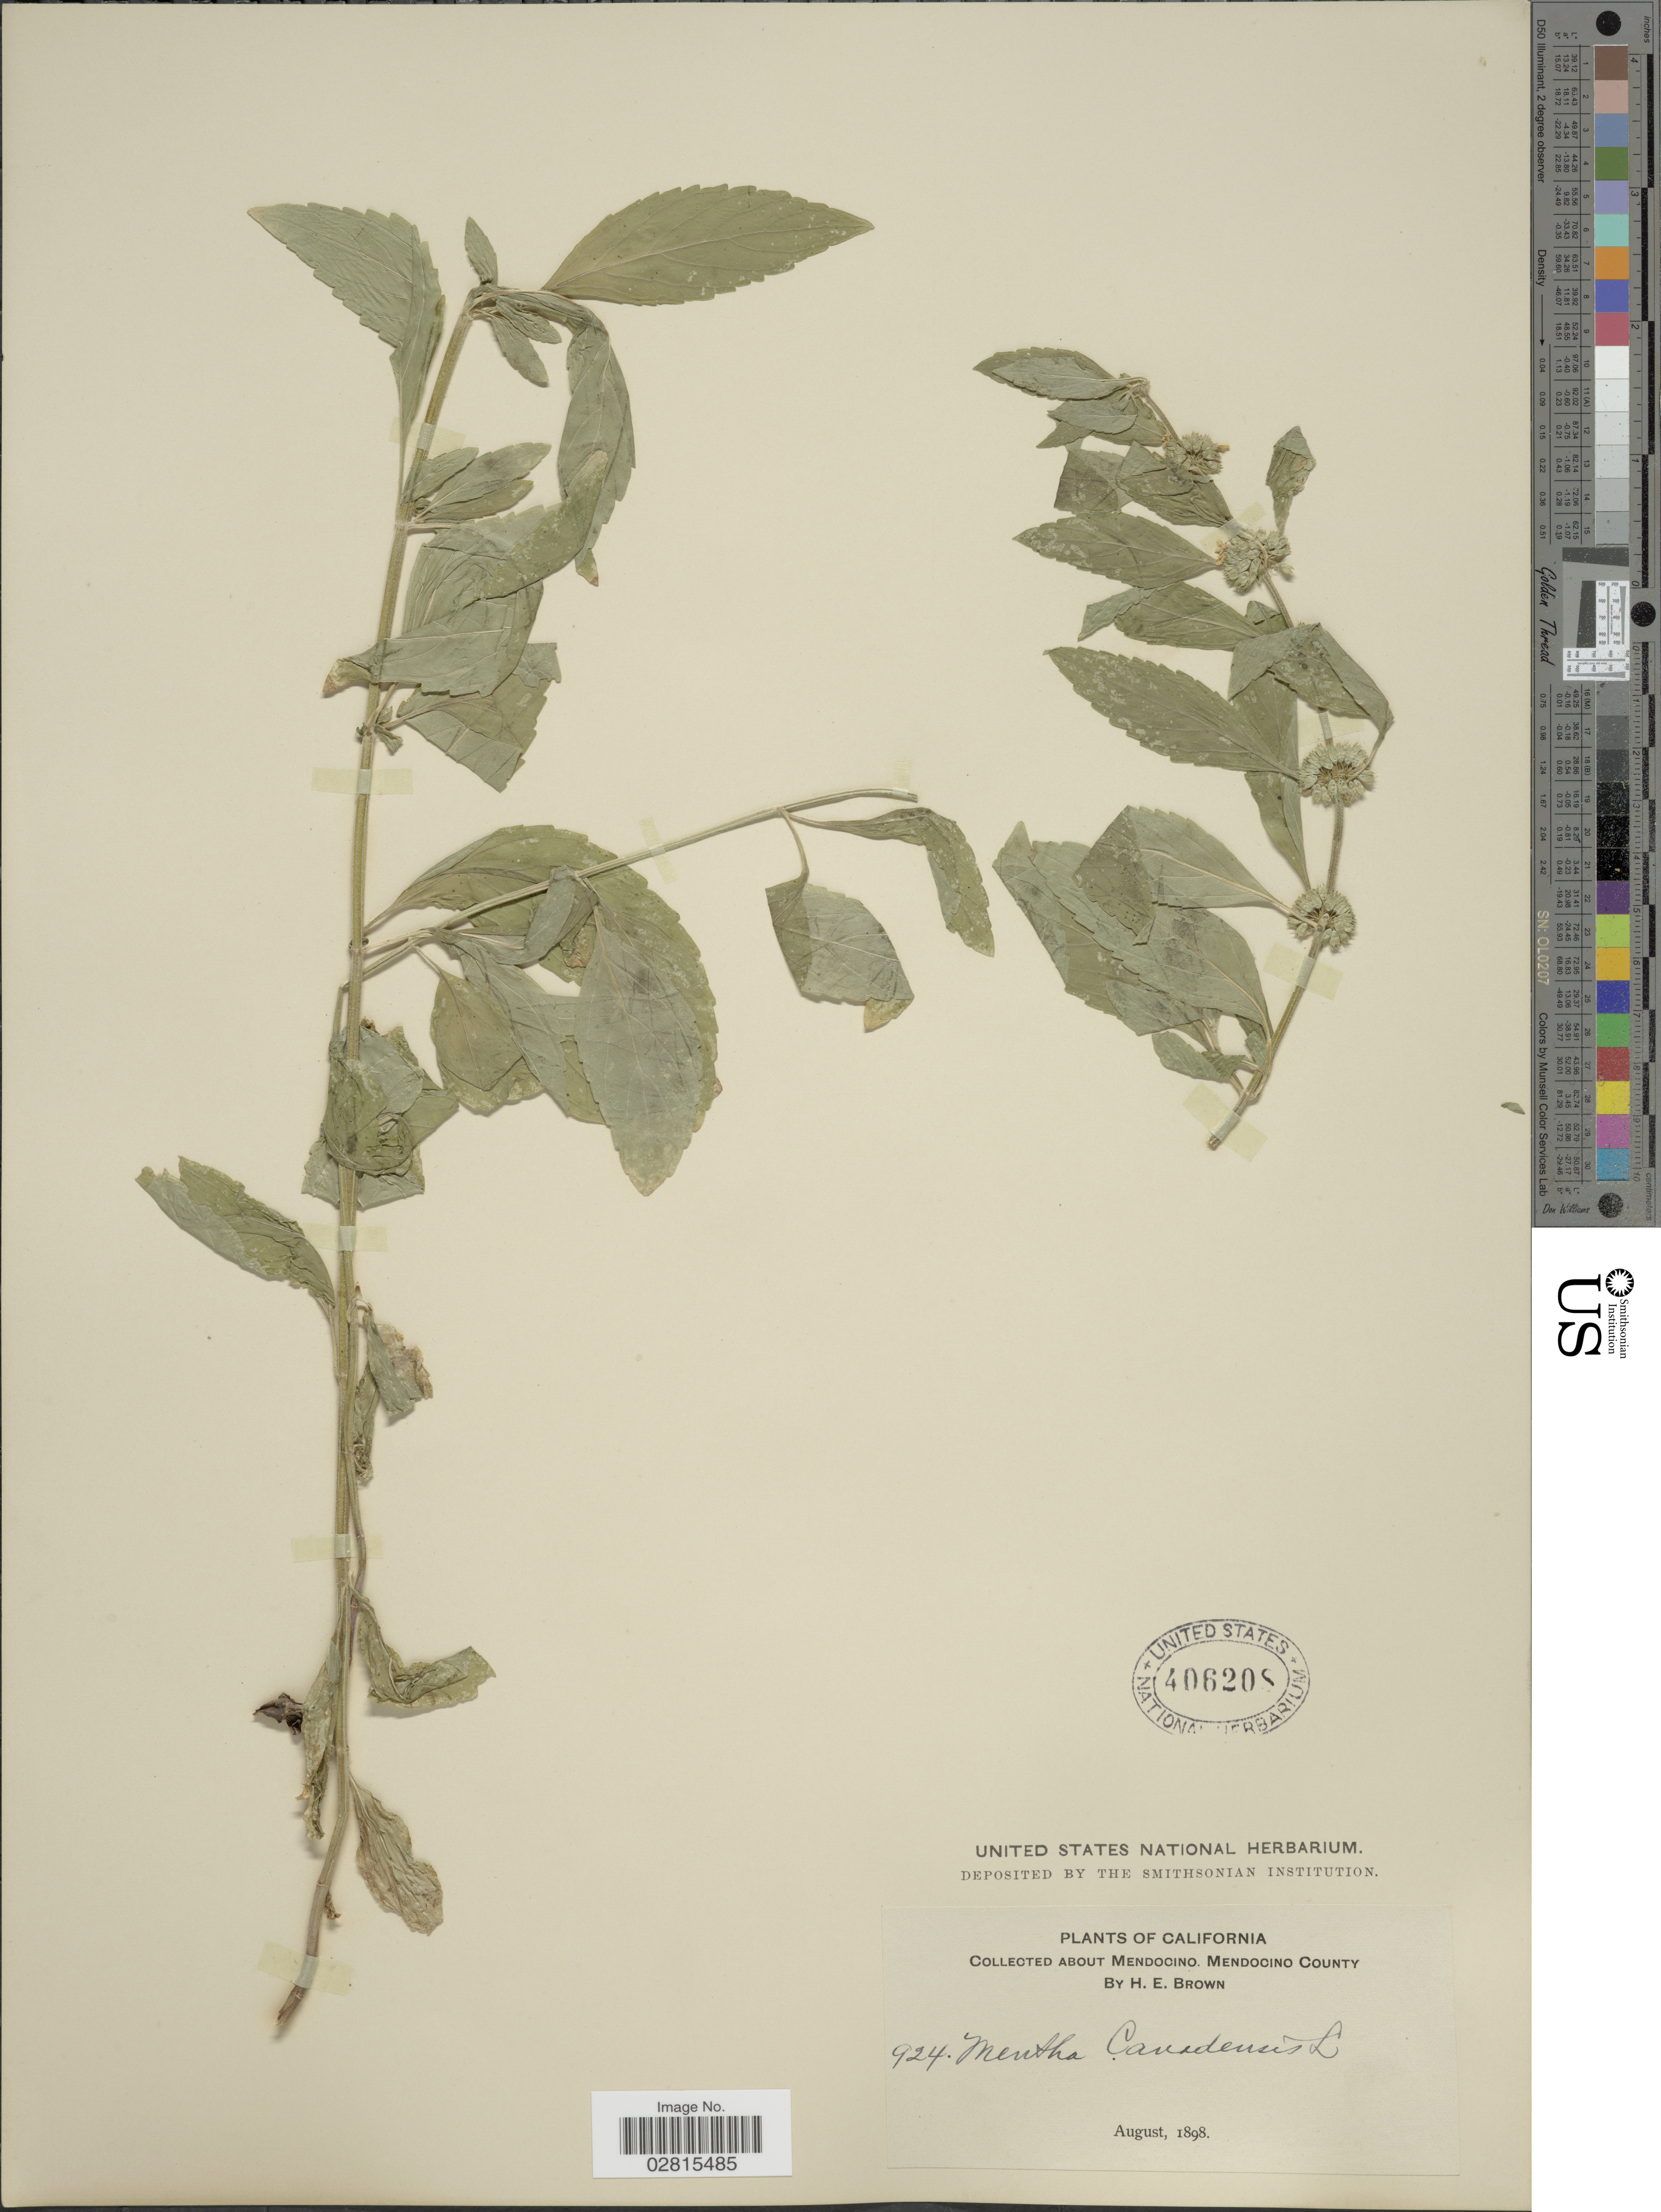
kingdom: Plantae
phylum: Tracheophyta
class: Magnoliopsida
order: Lamiales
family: Lamiaceae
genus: Mentha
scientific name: Mentha canadensis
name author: L.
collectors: H. E. Brown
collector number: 924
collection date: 1898-08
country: United States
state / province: California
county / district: Mendocino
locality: About Mendocino, Mendocino County.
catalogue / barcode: US 406208